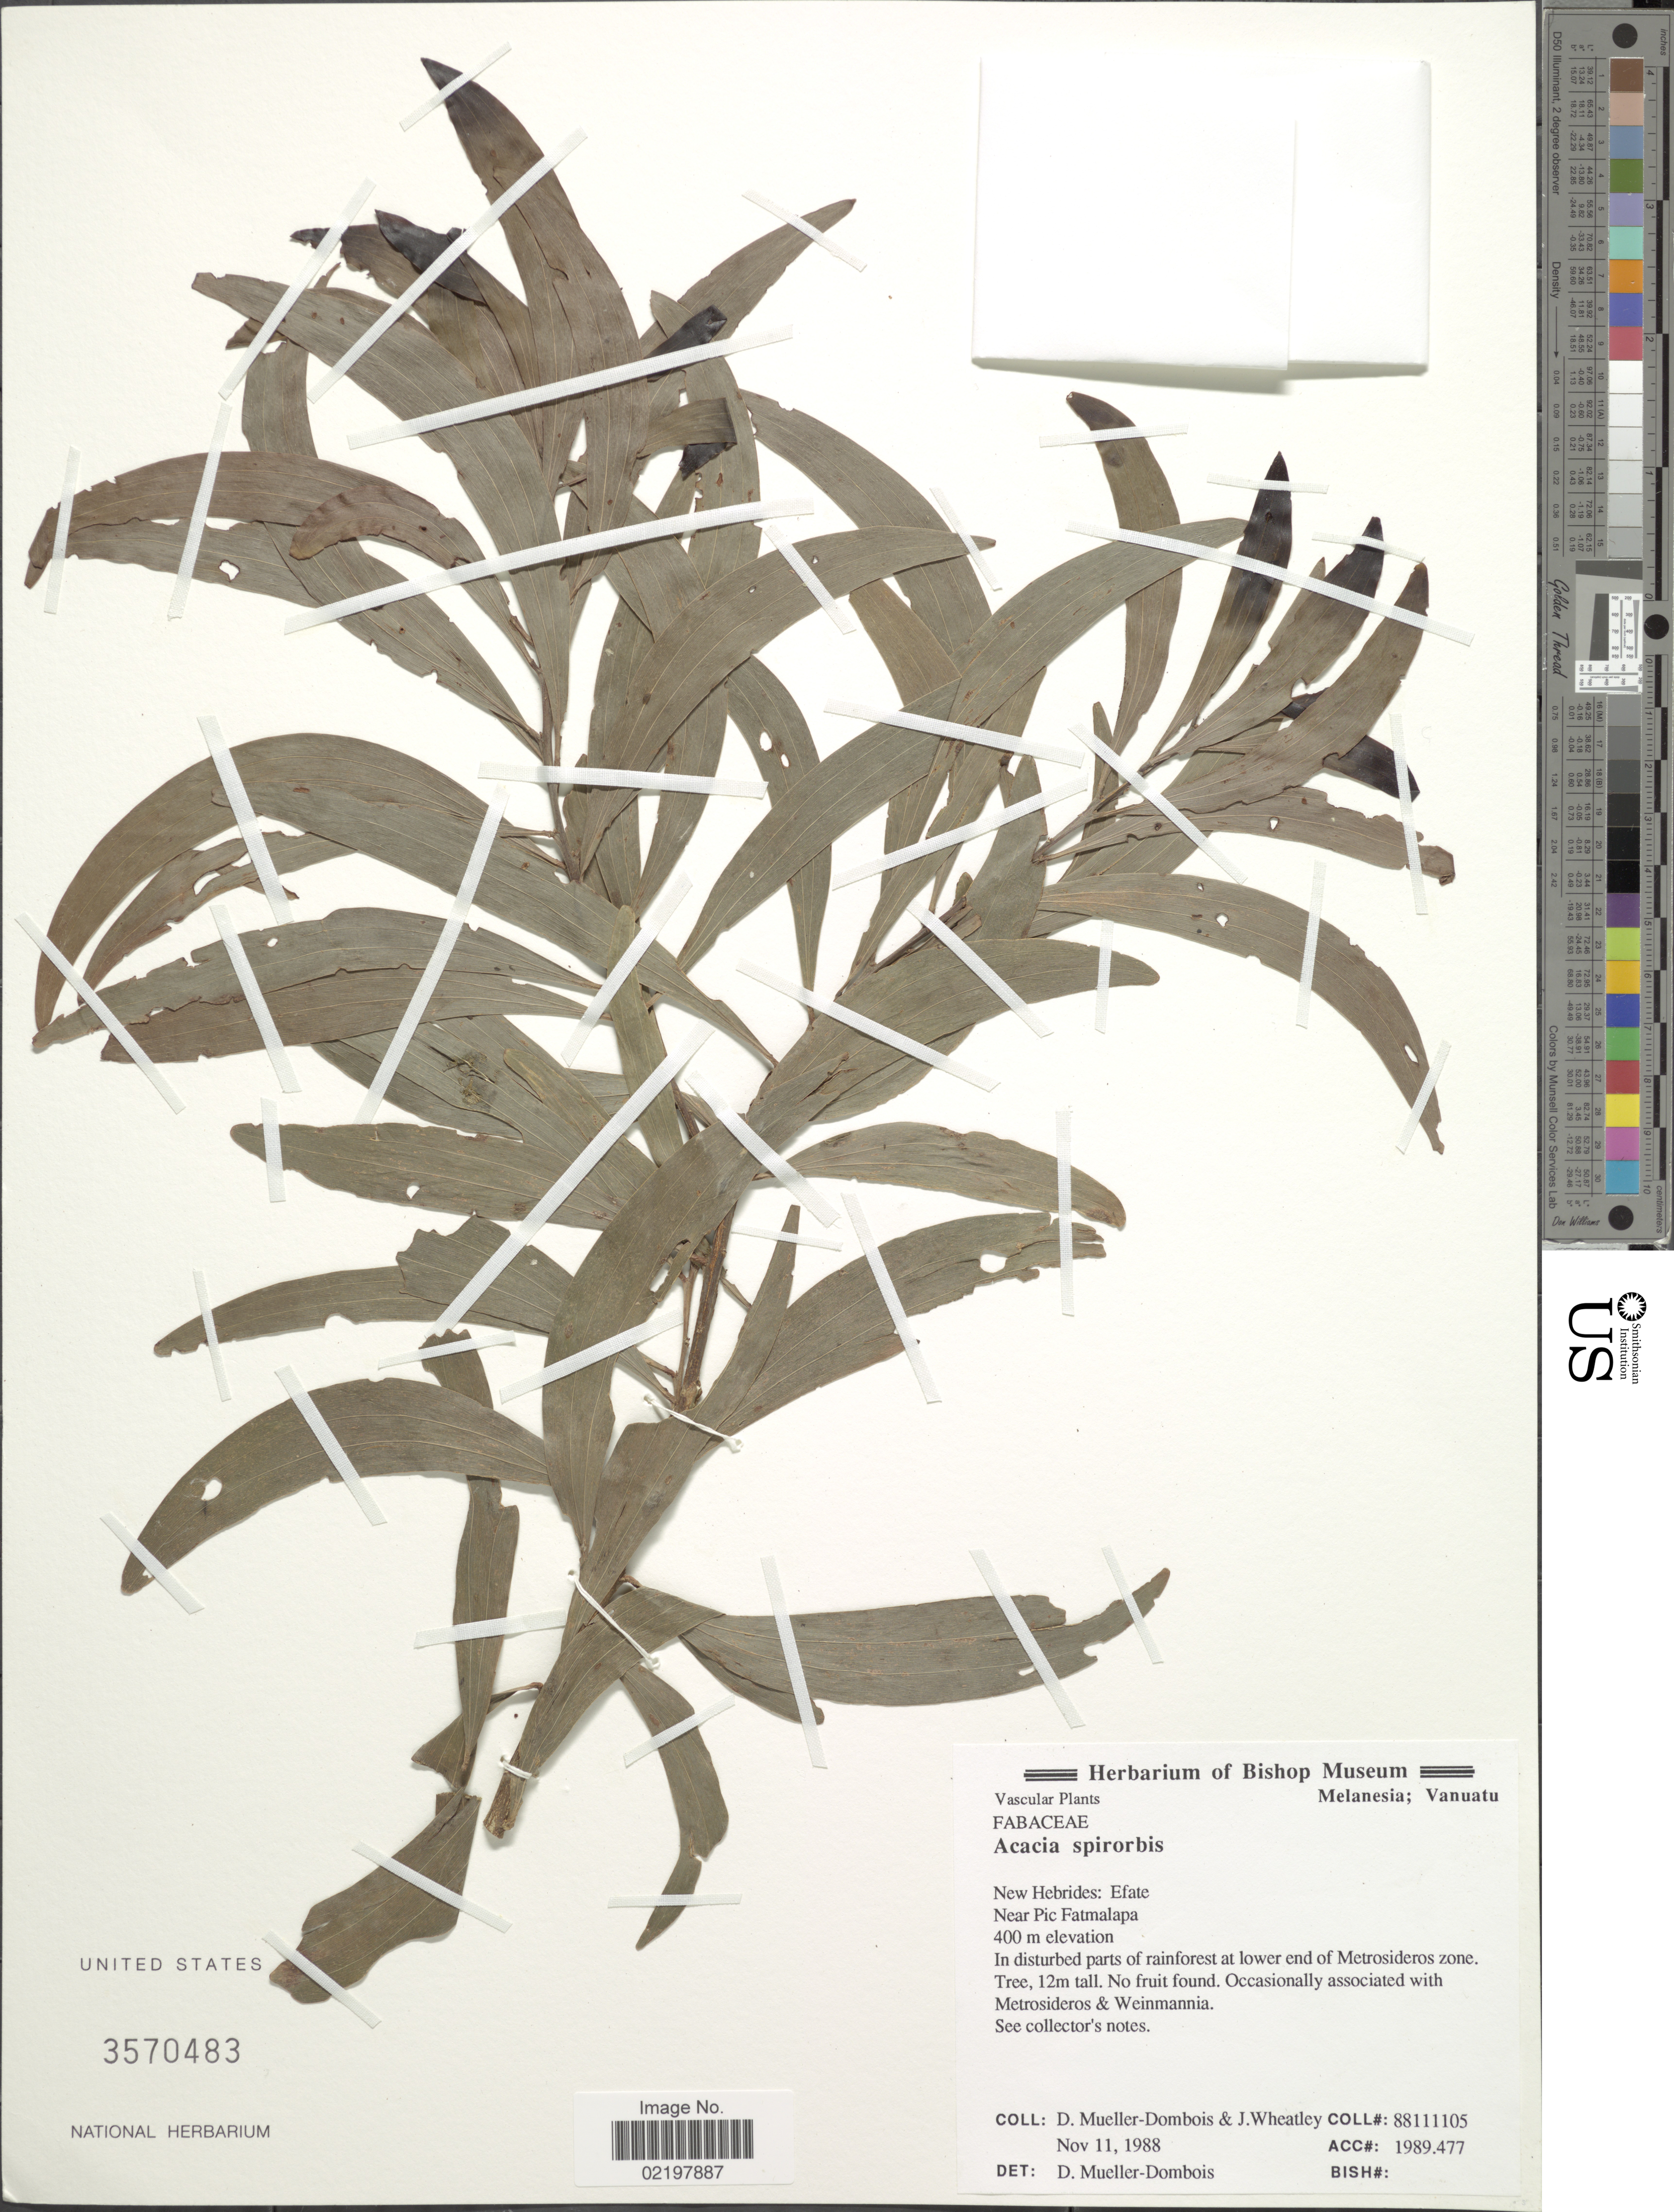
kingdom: Plantae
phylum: Tracheophyta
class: Magnoliopsida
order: Fabales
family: Fabaceae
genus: Acacia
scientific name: Acacia spirorbis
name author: Labill.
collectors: D. Mueller-Dombois & J. Wheatley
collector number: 88111105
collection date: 1988-11-11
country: Vanuatu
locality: Melanesia, Vanuatu, New Hebrides: Efate, Near Pic Fatmalapa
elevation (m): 400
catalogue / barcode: US 3570483